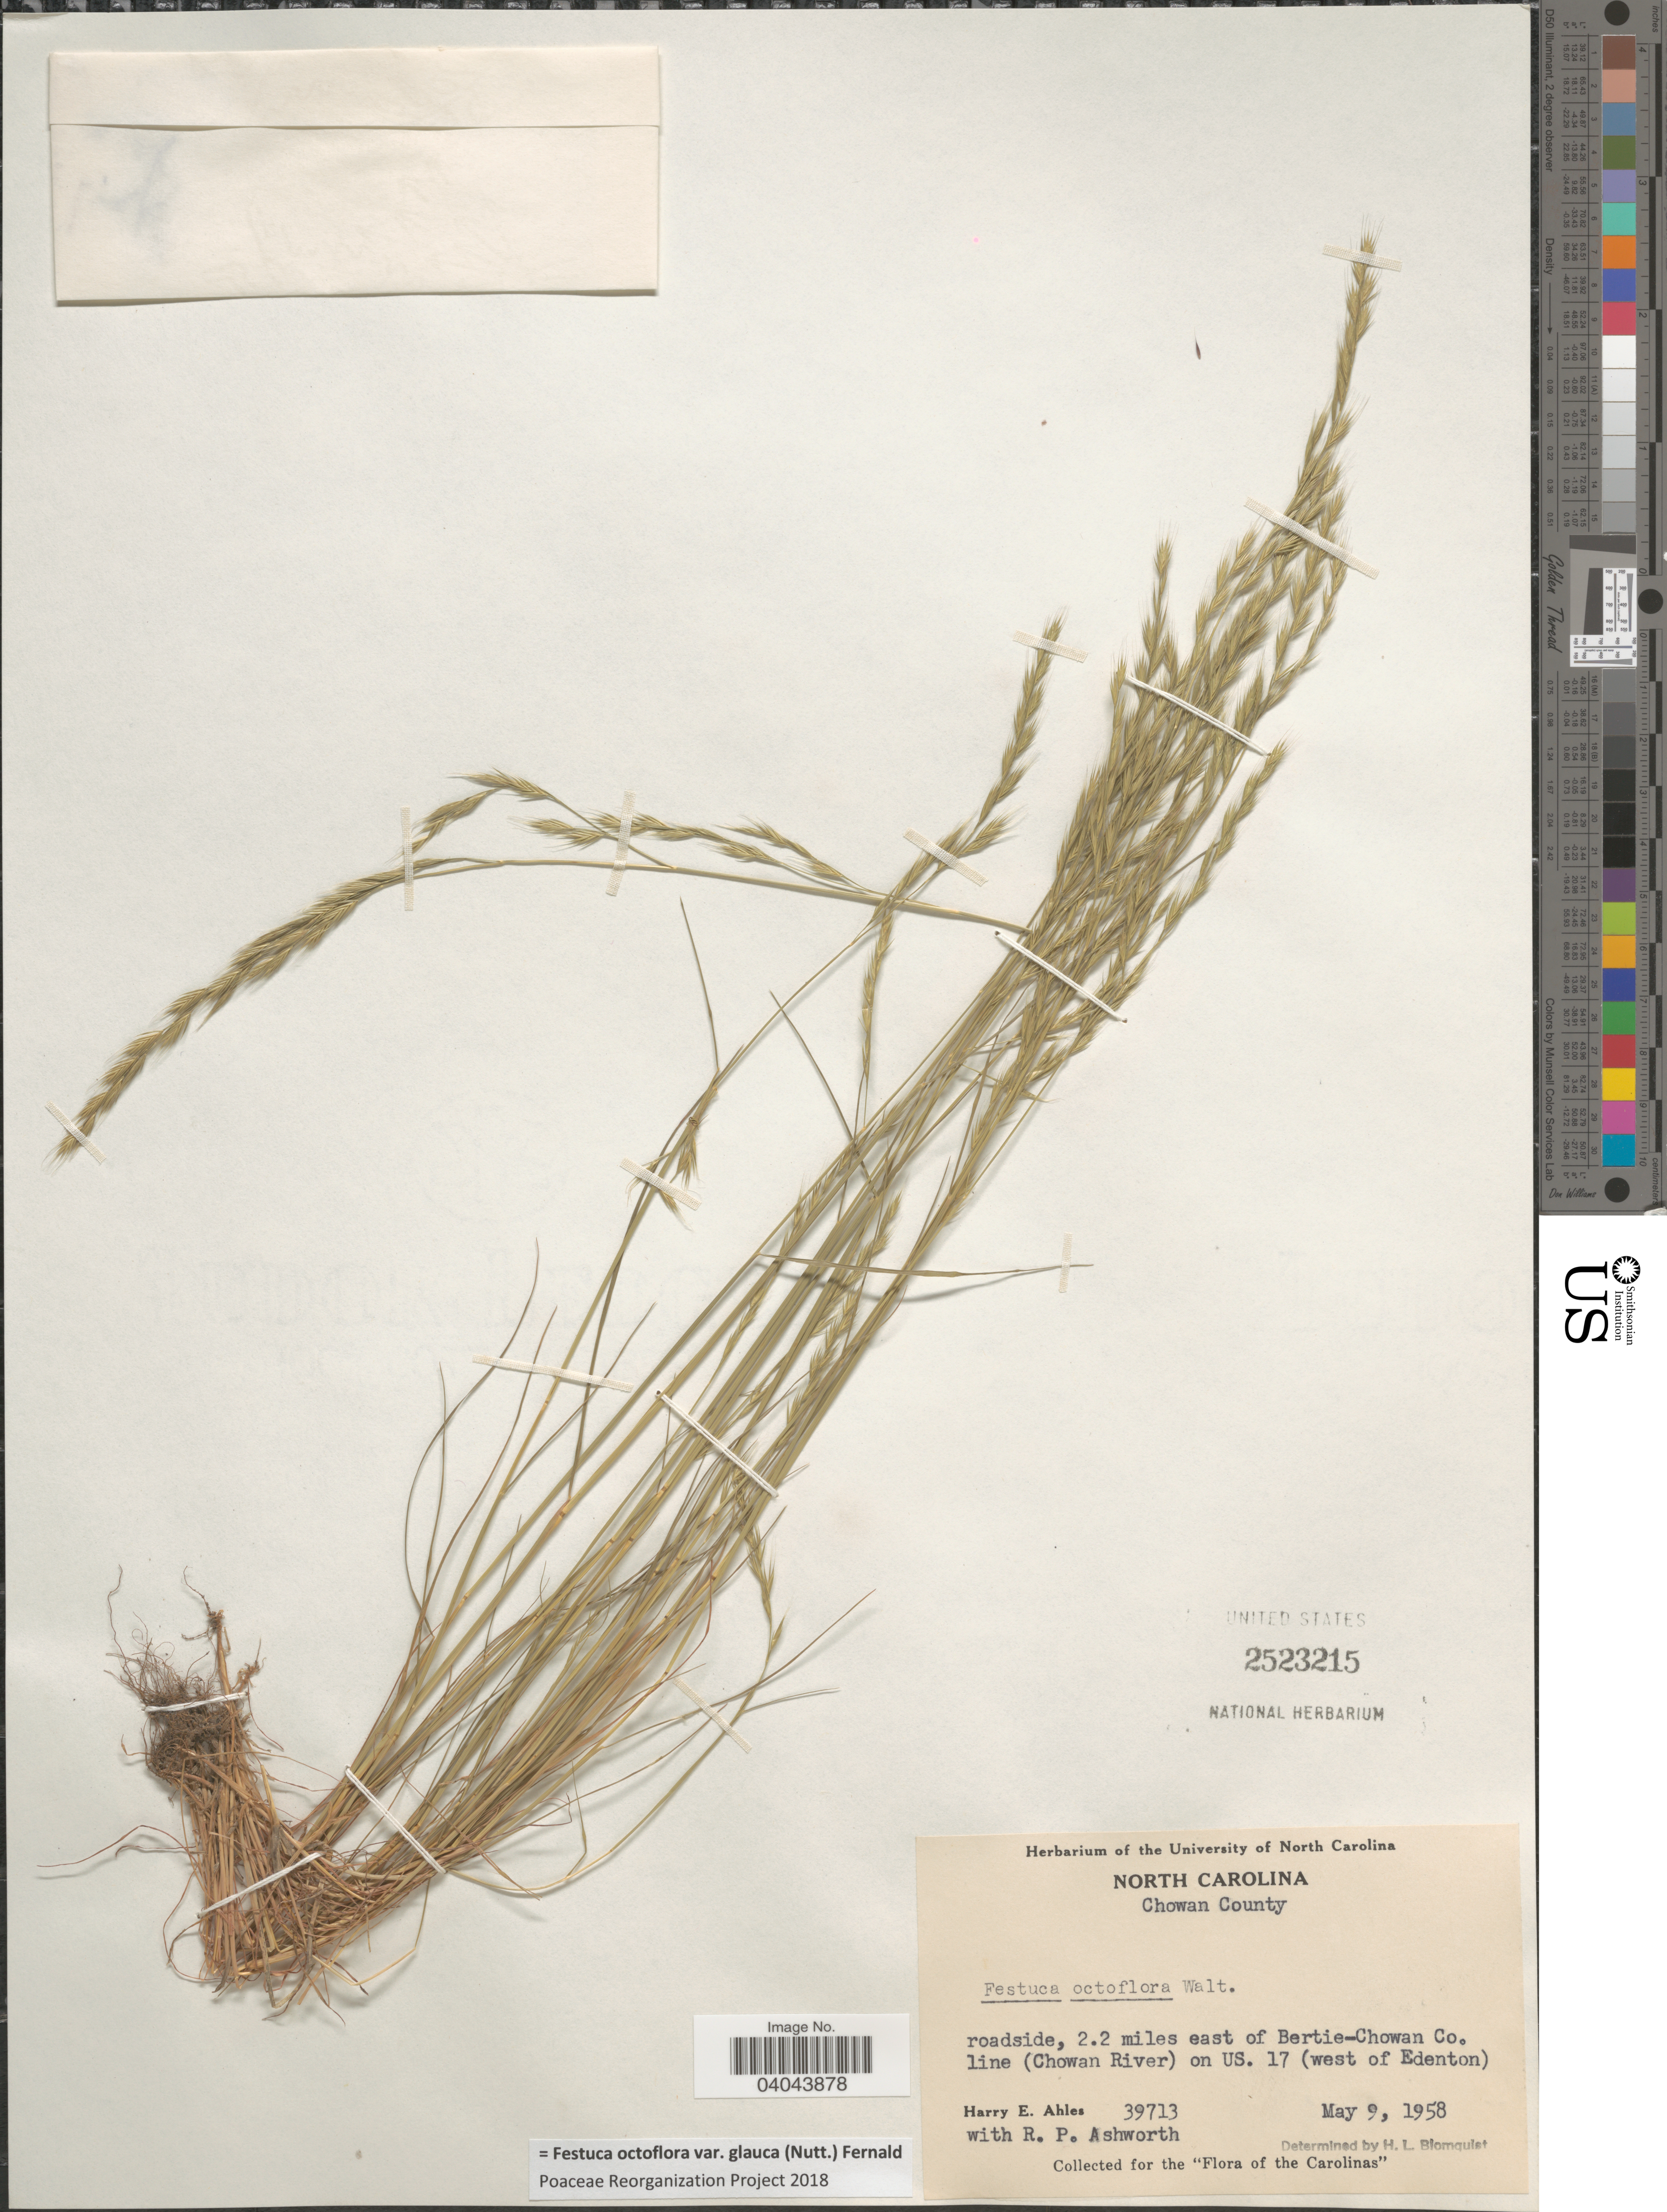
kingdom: Plantae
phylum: Tracheophyta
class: Liliopsida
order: Poales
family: Poaceae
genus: Festuca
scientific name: Festuca octoflora var. glauca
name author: (Nutt.) Fernald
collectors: H. E. Ahles & R. Ashworth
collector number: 39713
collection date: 1958-05-09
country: United States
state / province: North Carolina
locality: Chowan County. Roadside, 2.2 miles east of Bertie-Chowan Co. line (Chowan River) on US. 17 (west of Edenton).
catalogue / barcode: US 2523215